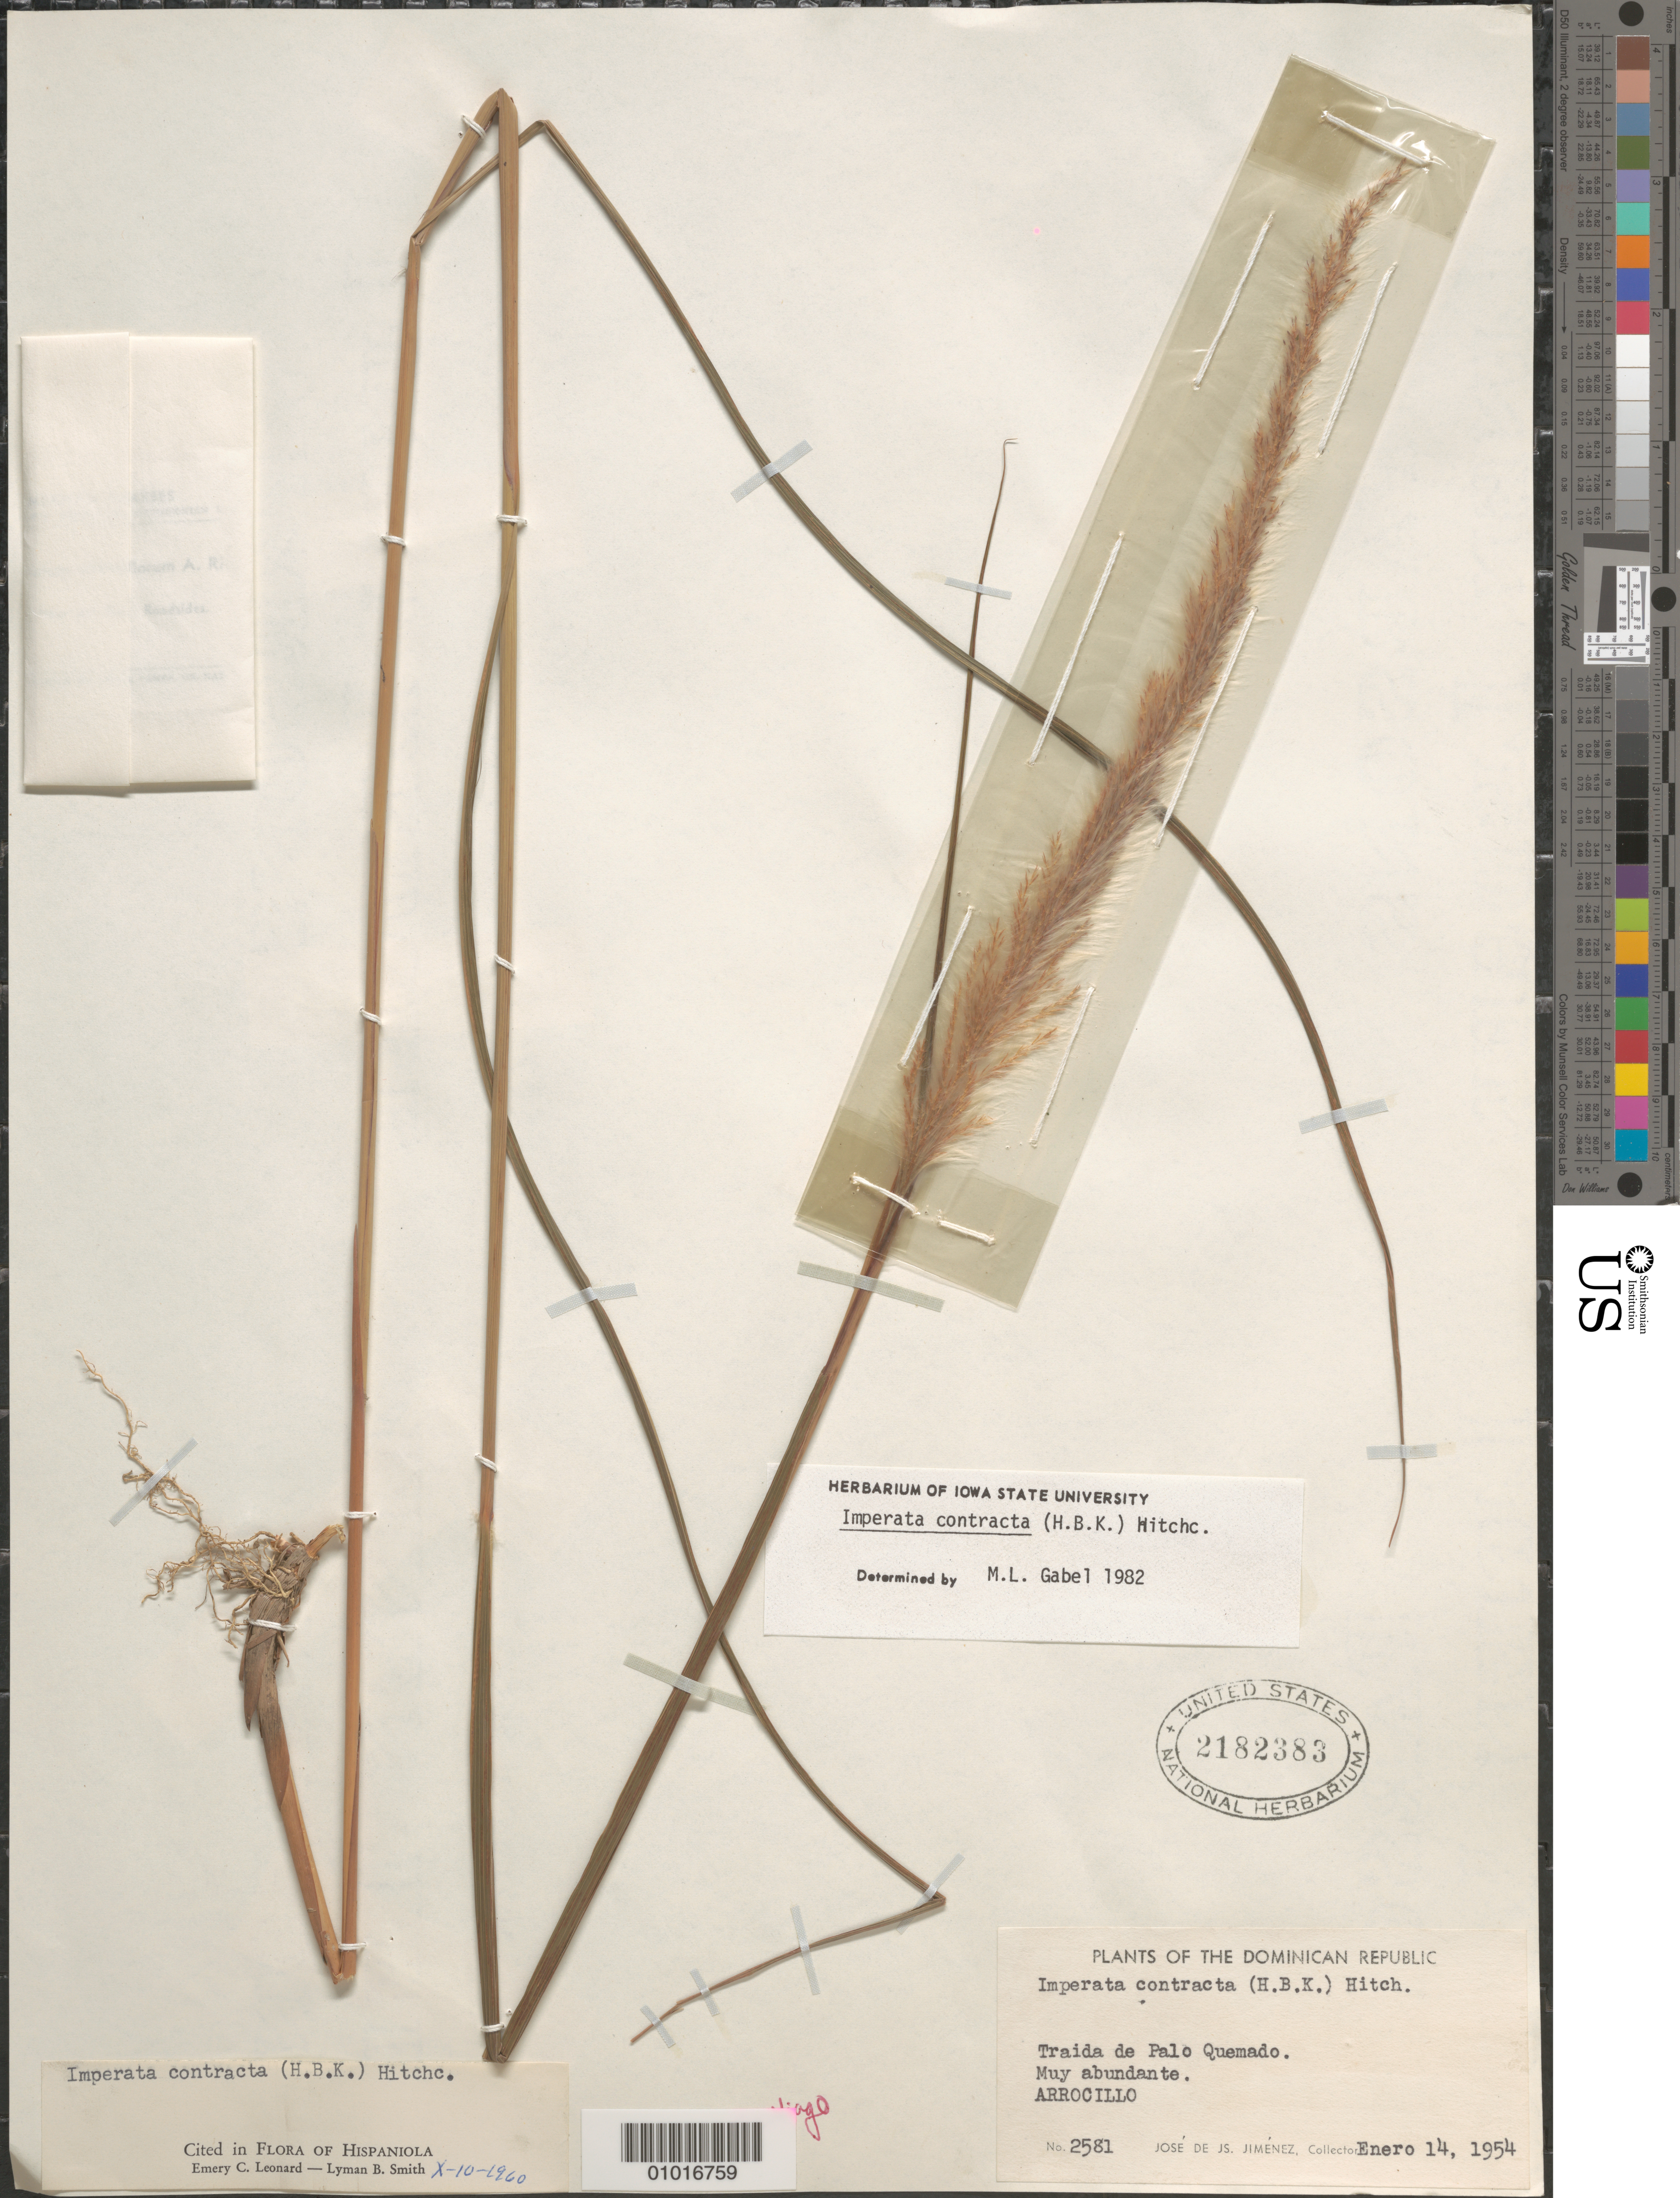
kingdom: Plantae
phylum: Tracheophyta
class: Liliopsida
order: Poales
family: Poaceae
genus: Imperata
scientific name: Imperata contracta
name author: (Kunth) Hitchc.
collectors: J. J. Jiménez Almonte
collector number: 2581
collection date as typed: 14 Jan 1954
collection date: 1954-01-14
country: Dominican Republic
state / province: Santiago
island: Hispaniola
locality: Traida de Palo Quemado. Arrocillo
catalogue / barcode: US 2182383